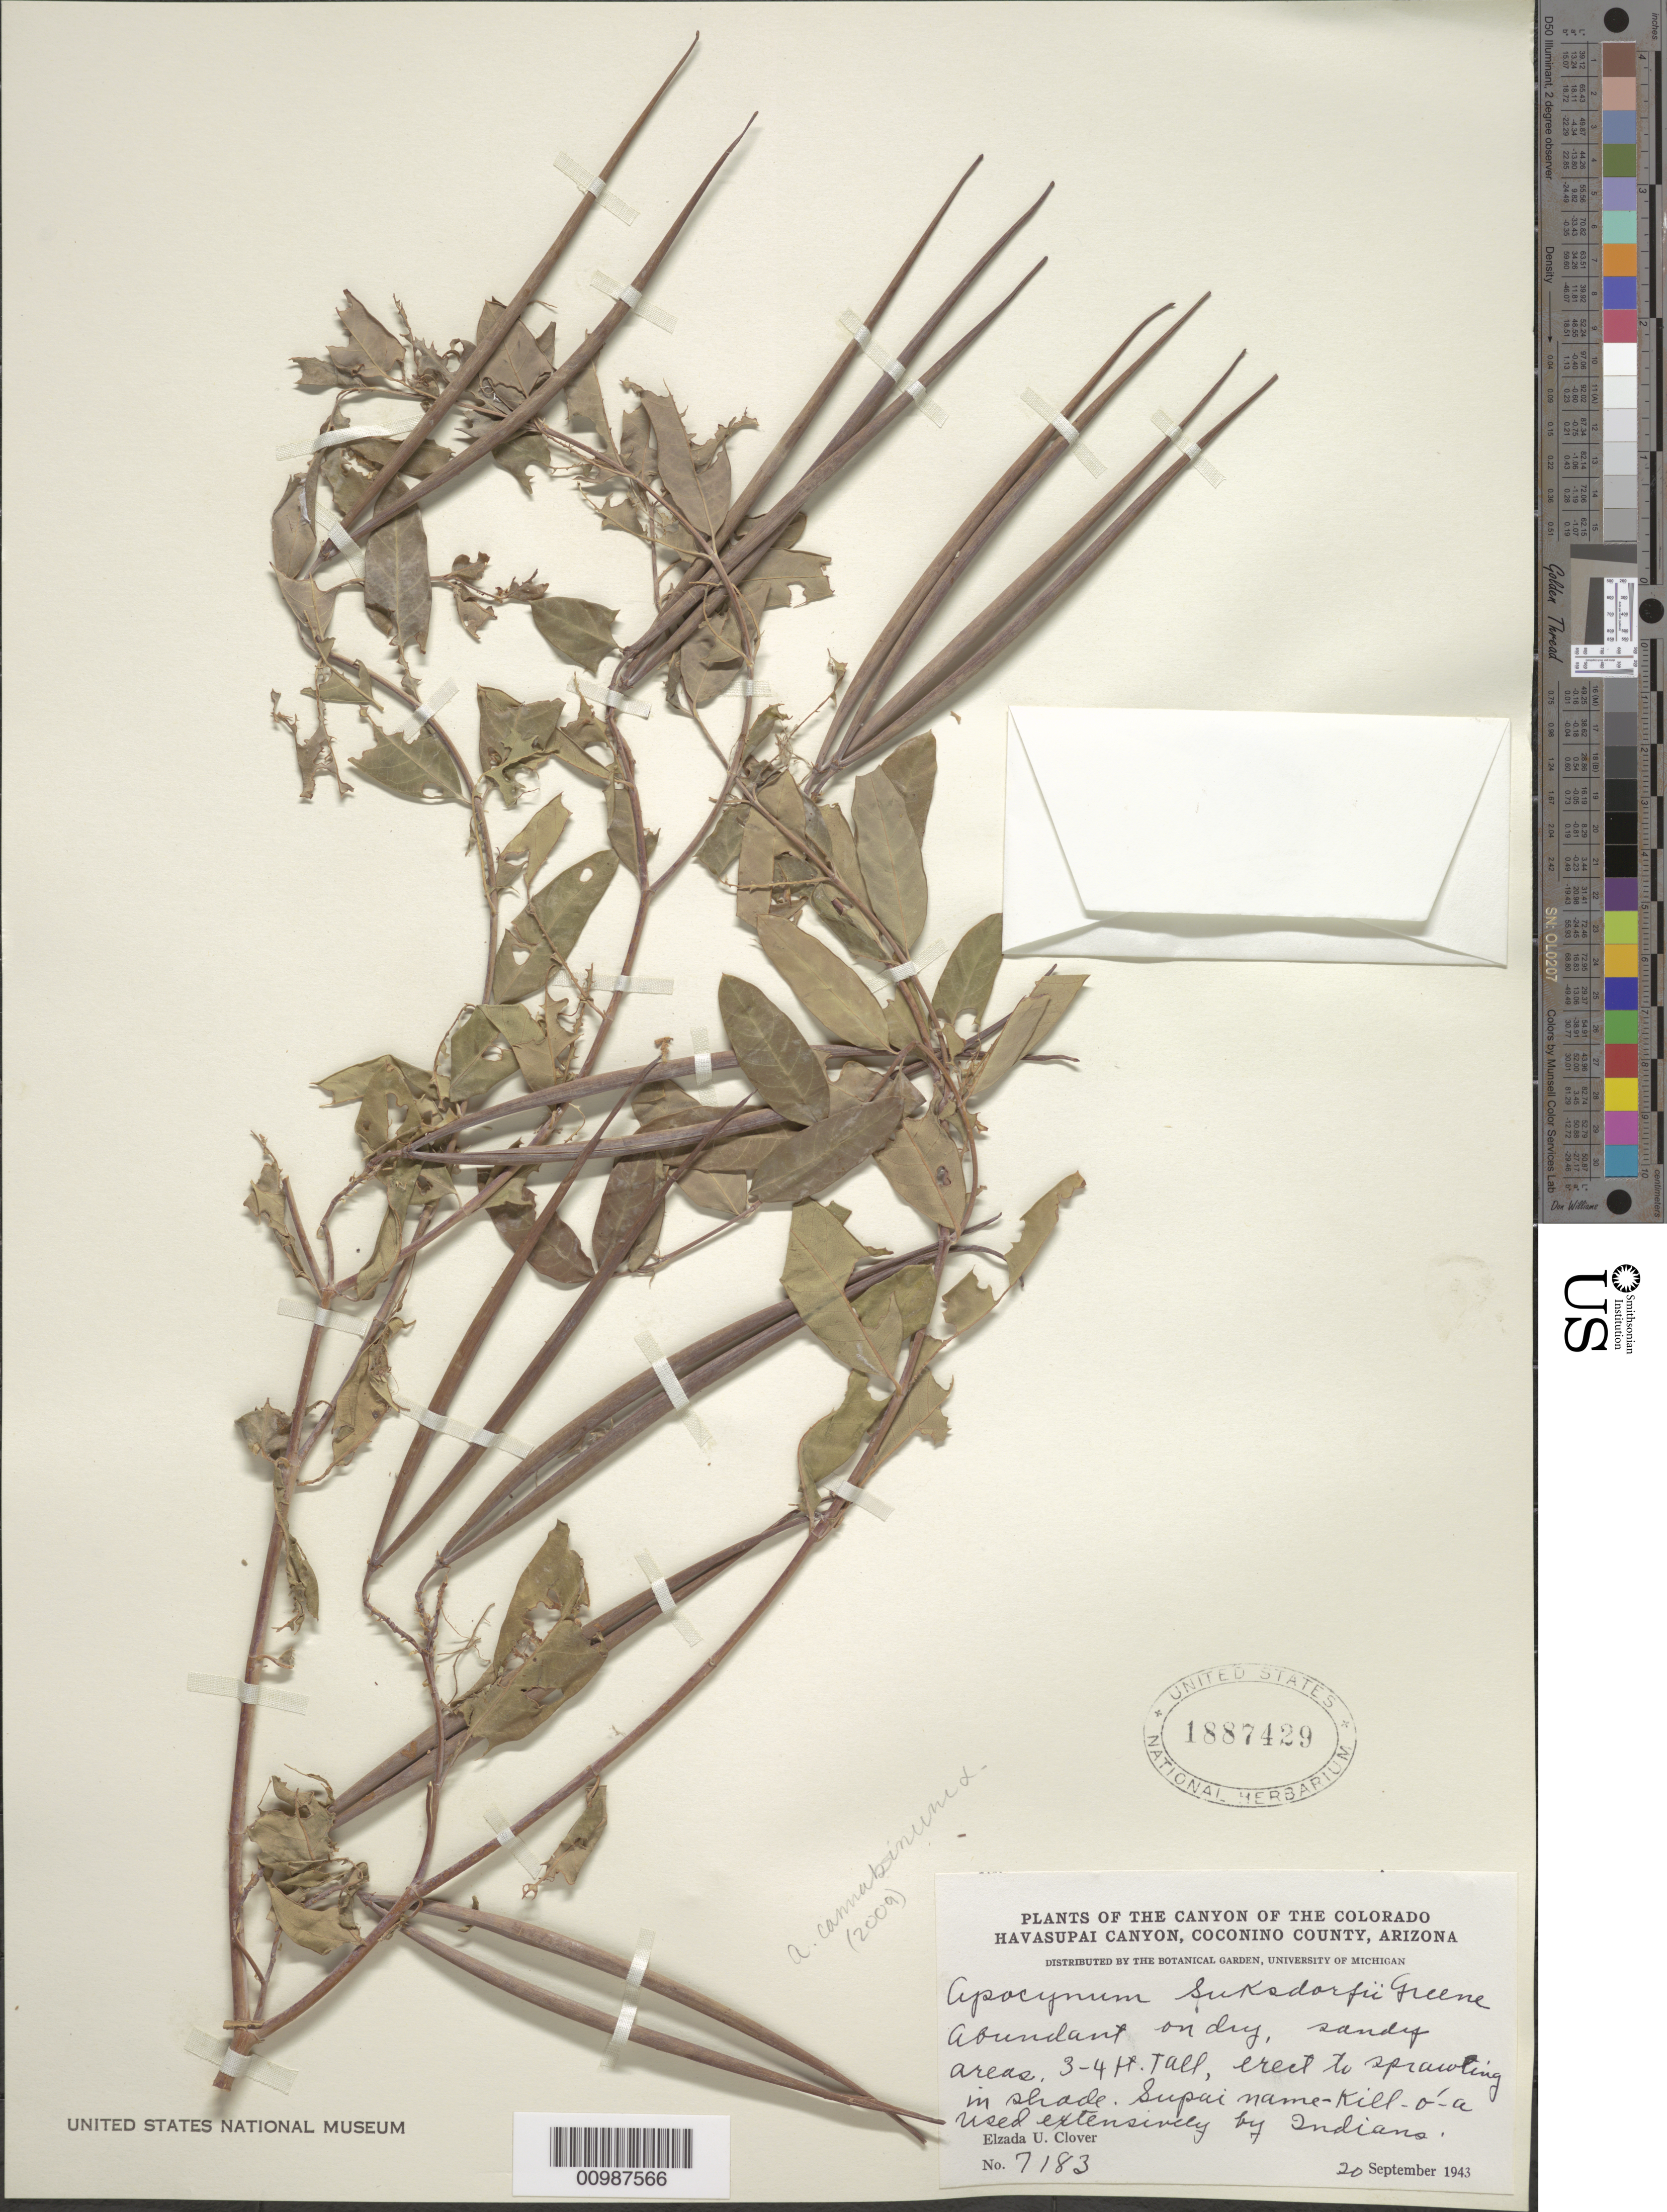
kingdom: Plantae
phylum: Tracheophyta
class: Magnoliopsida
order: Gentianales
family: Apocynaceae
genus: Apocynum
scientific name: Apocynum cannabinum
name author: L.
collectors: E. U. Clover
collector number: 7183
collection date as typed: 20 Sep 1943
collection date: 1943-09-20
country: United States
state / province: Arizona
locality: Sandy areas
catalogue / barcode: US 1887429